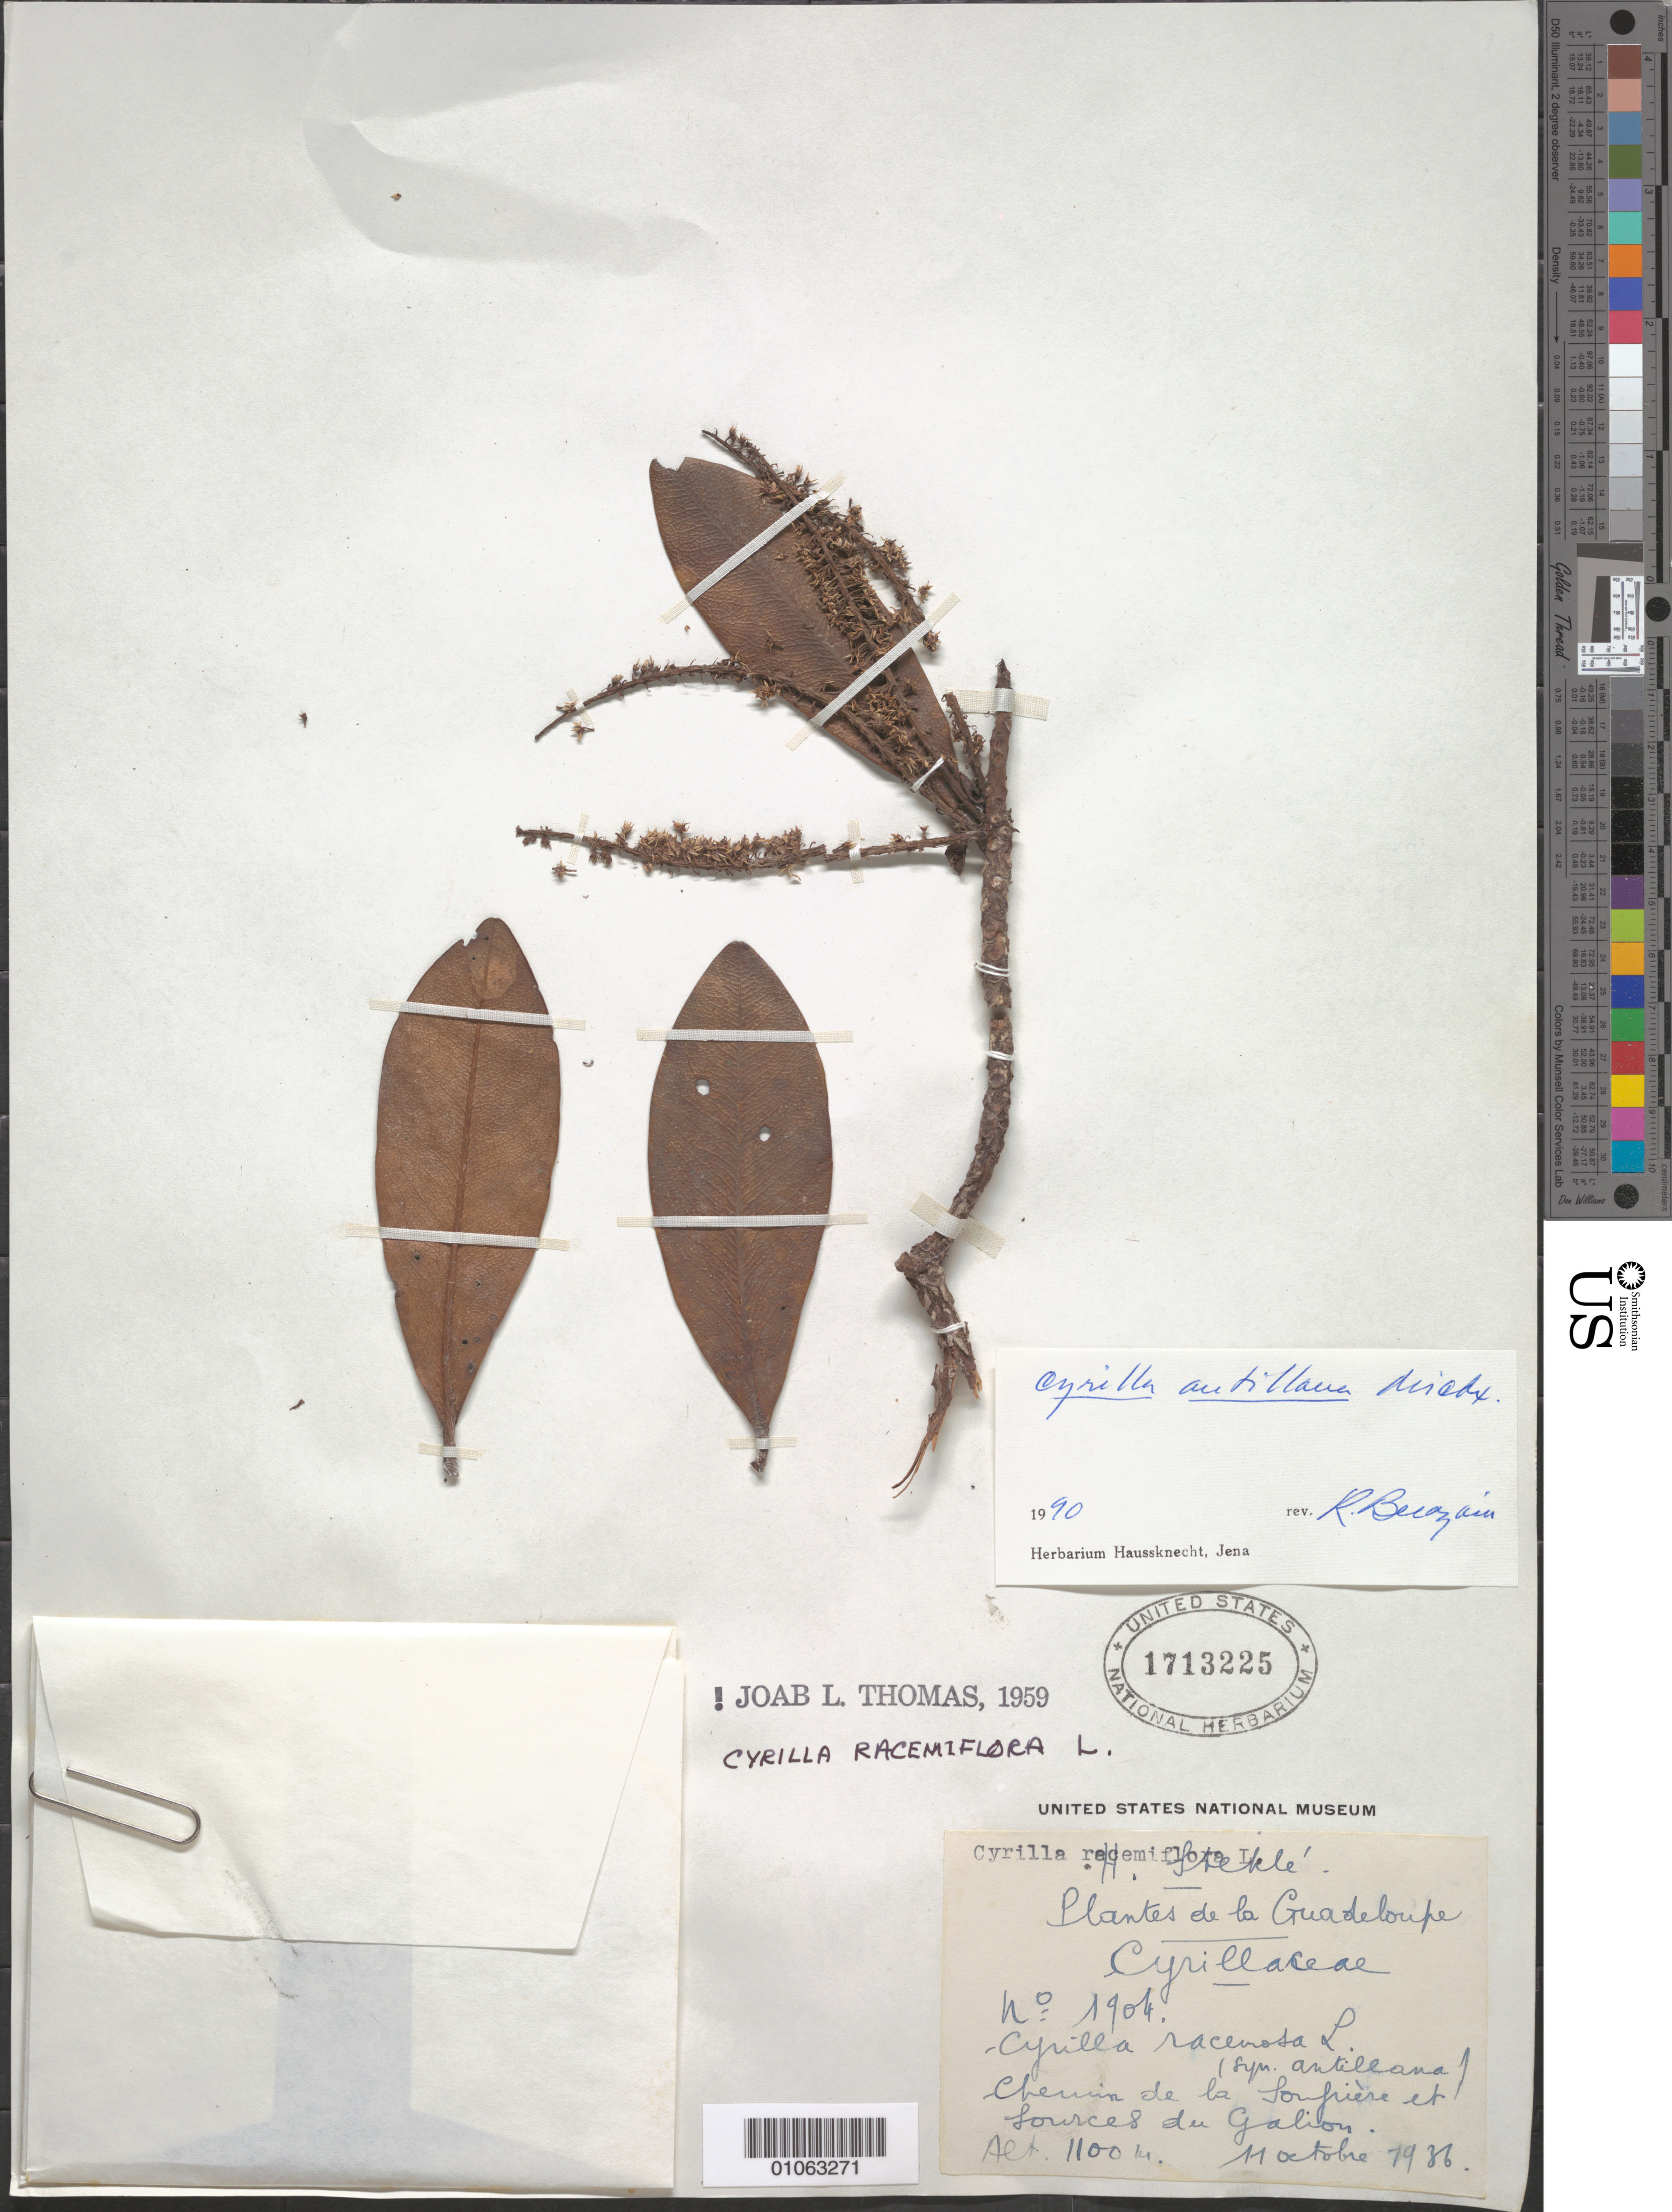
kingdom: Plantae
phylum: Tracheophyta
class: Magnoliopsida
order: Ericales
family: Cyrillaceae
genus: Cyrilla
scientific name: Cyrilla antillana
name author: Michx.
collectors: H. Stehlé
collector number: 1904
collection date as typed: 11 Oct 1936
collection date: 1936-10-11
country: Guadeloupe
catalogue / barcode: US 1713225